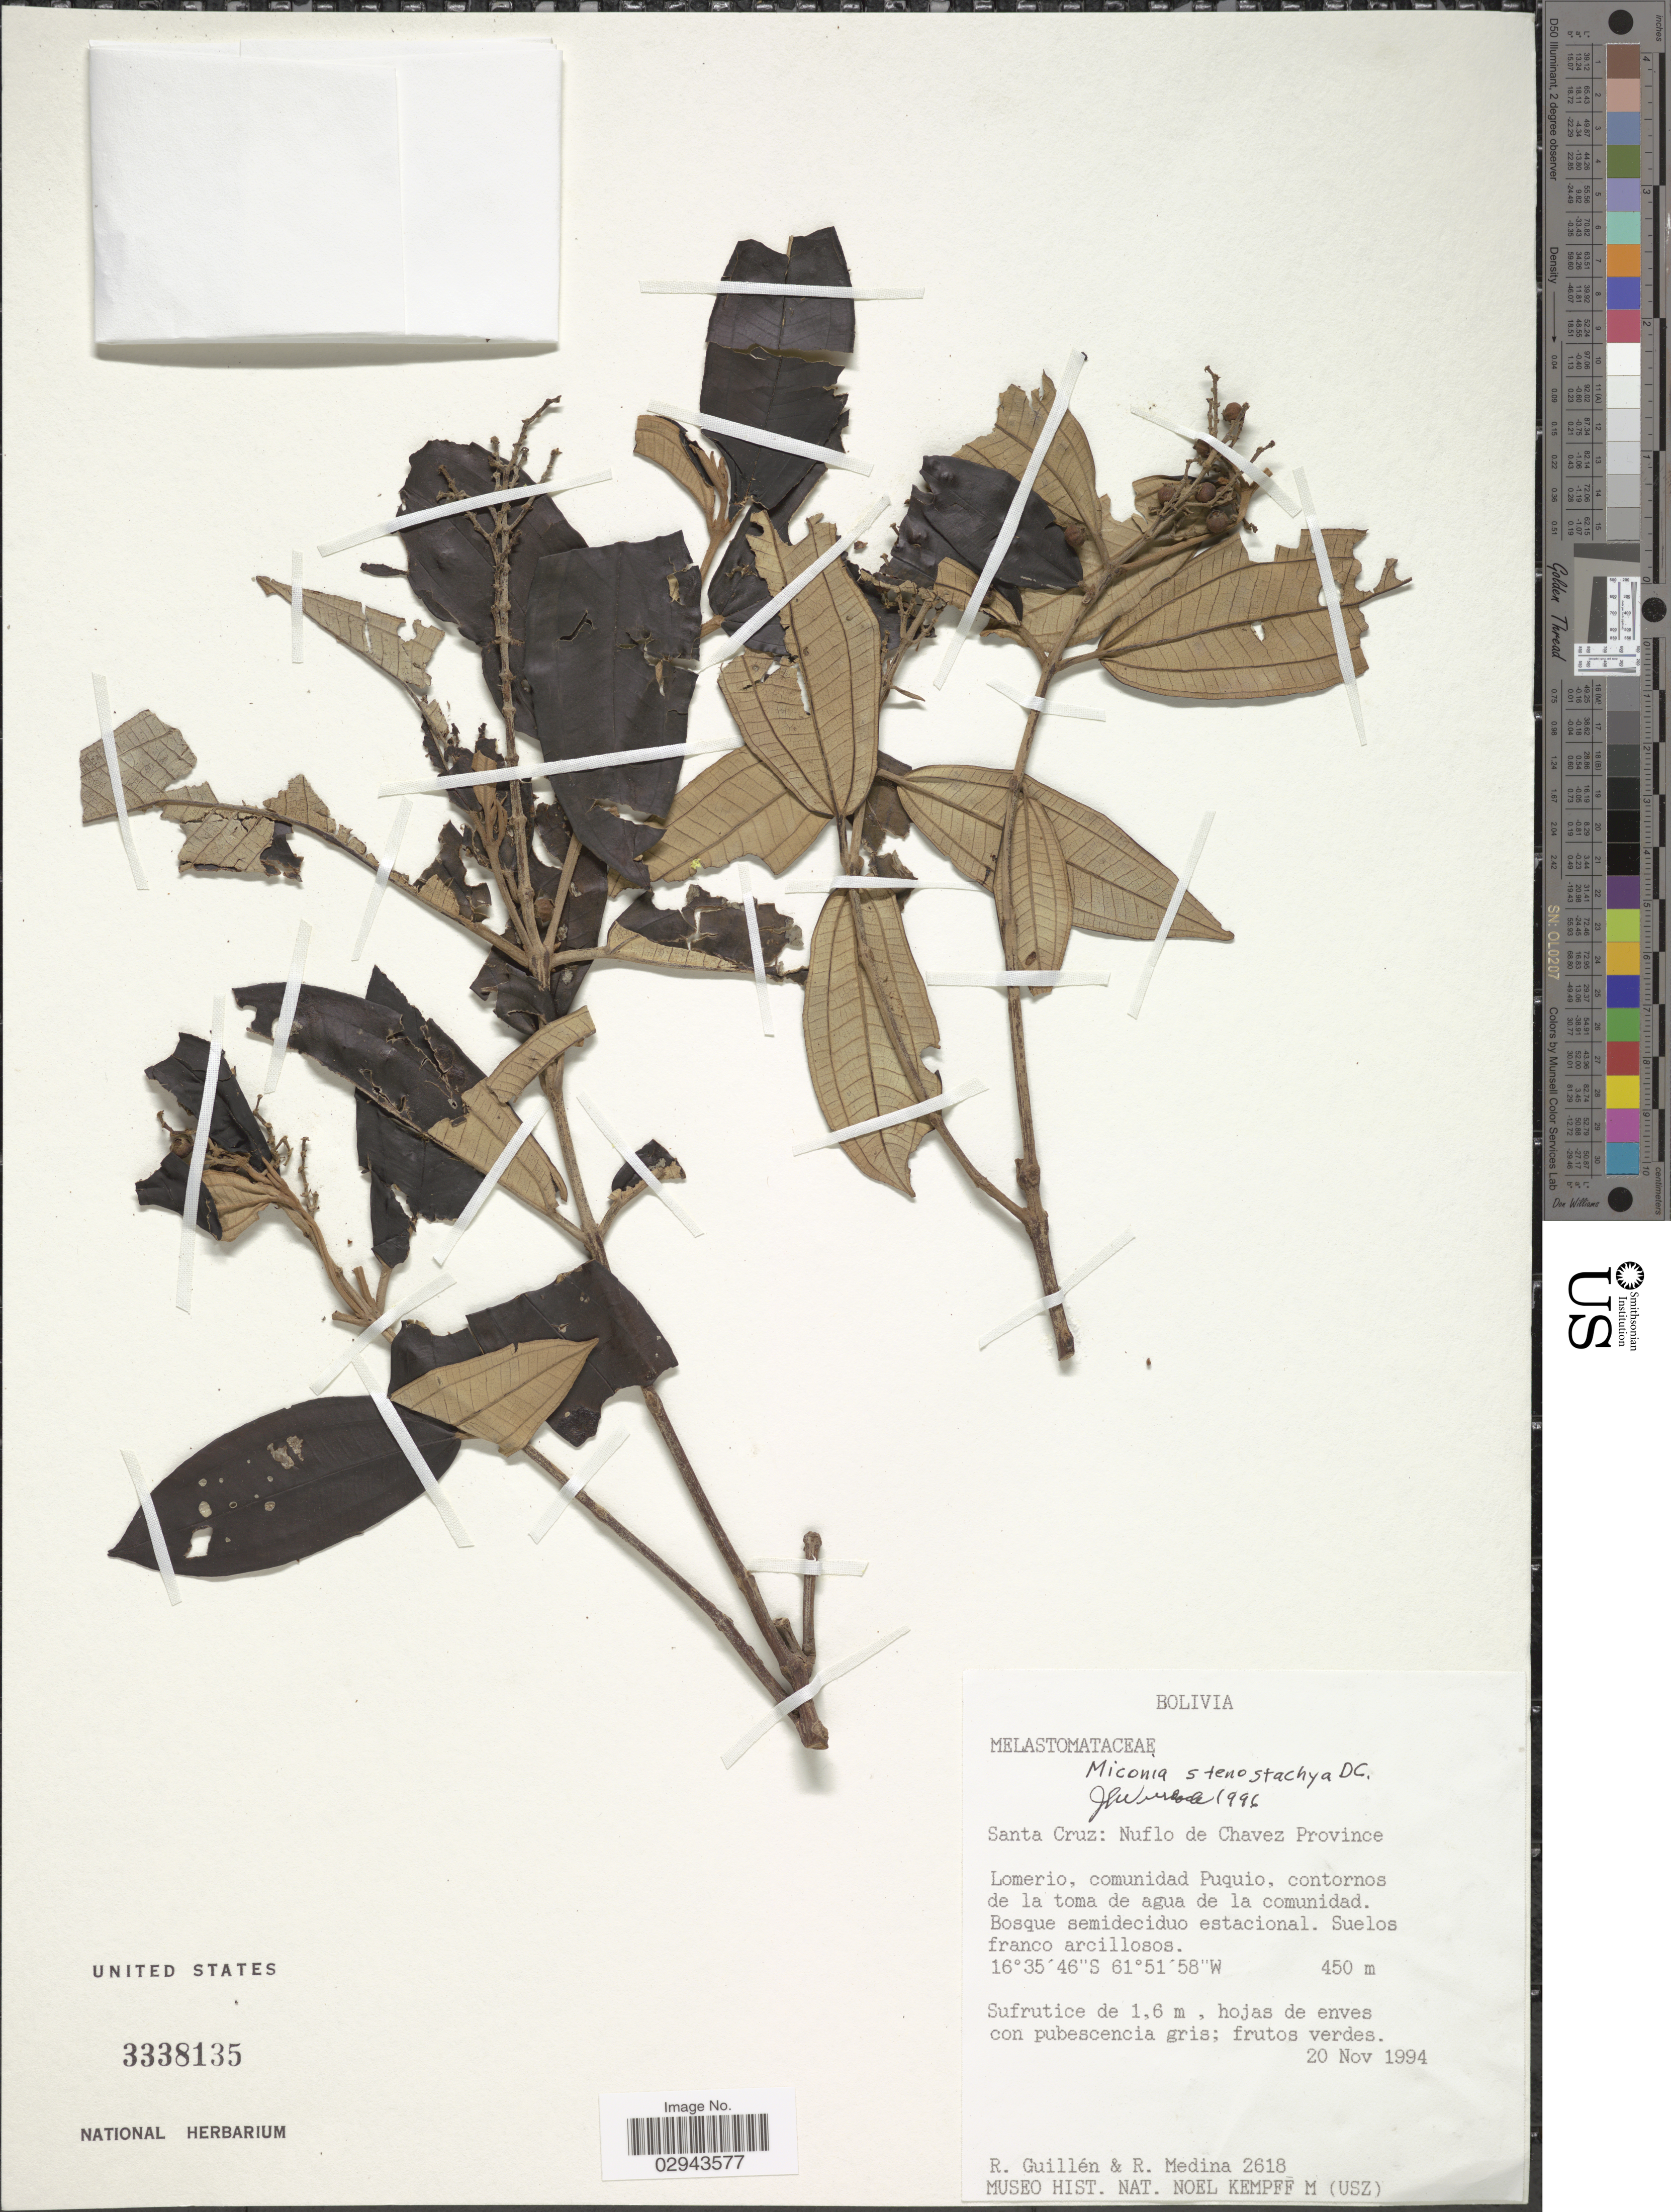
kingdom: Plantae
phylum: Tracheophyta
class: Magnoliopsida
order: Myrtales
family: Melastomataceae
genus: Miconia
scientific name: Miconia stenostachya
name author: DC.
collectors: R. Guillen & R. Medina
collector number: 2618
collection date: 1994-11-20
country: Bolivia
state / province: Santa Cruz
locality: Nuflo de Chavez Province. Lomerio, comunidad Puquio, contornos de la toma de agua de la comunidad.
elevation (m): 450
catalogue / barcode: US 3338135